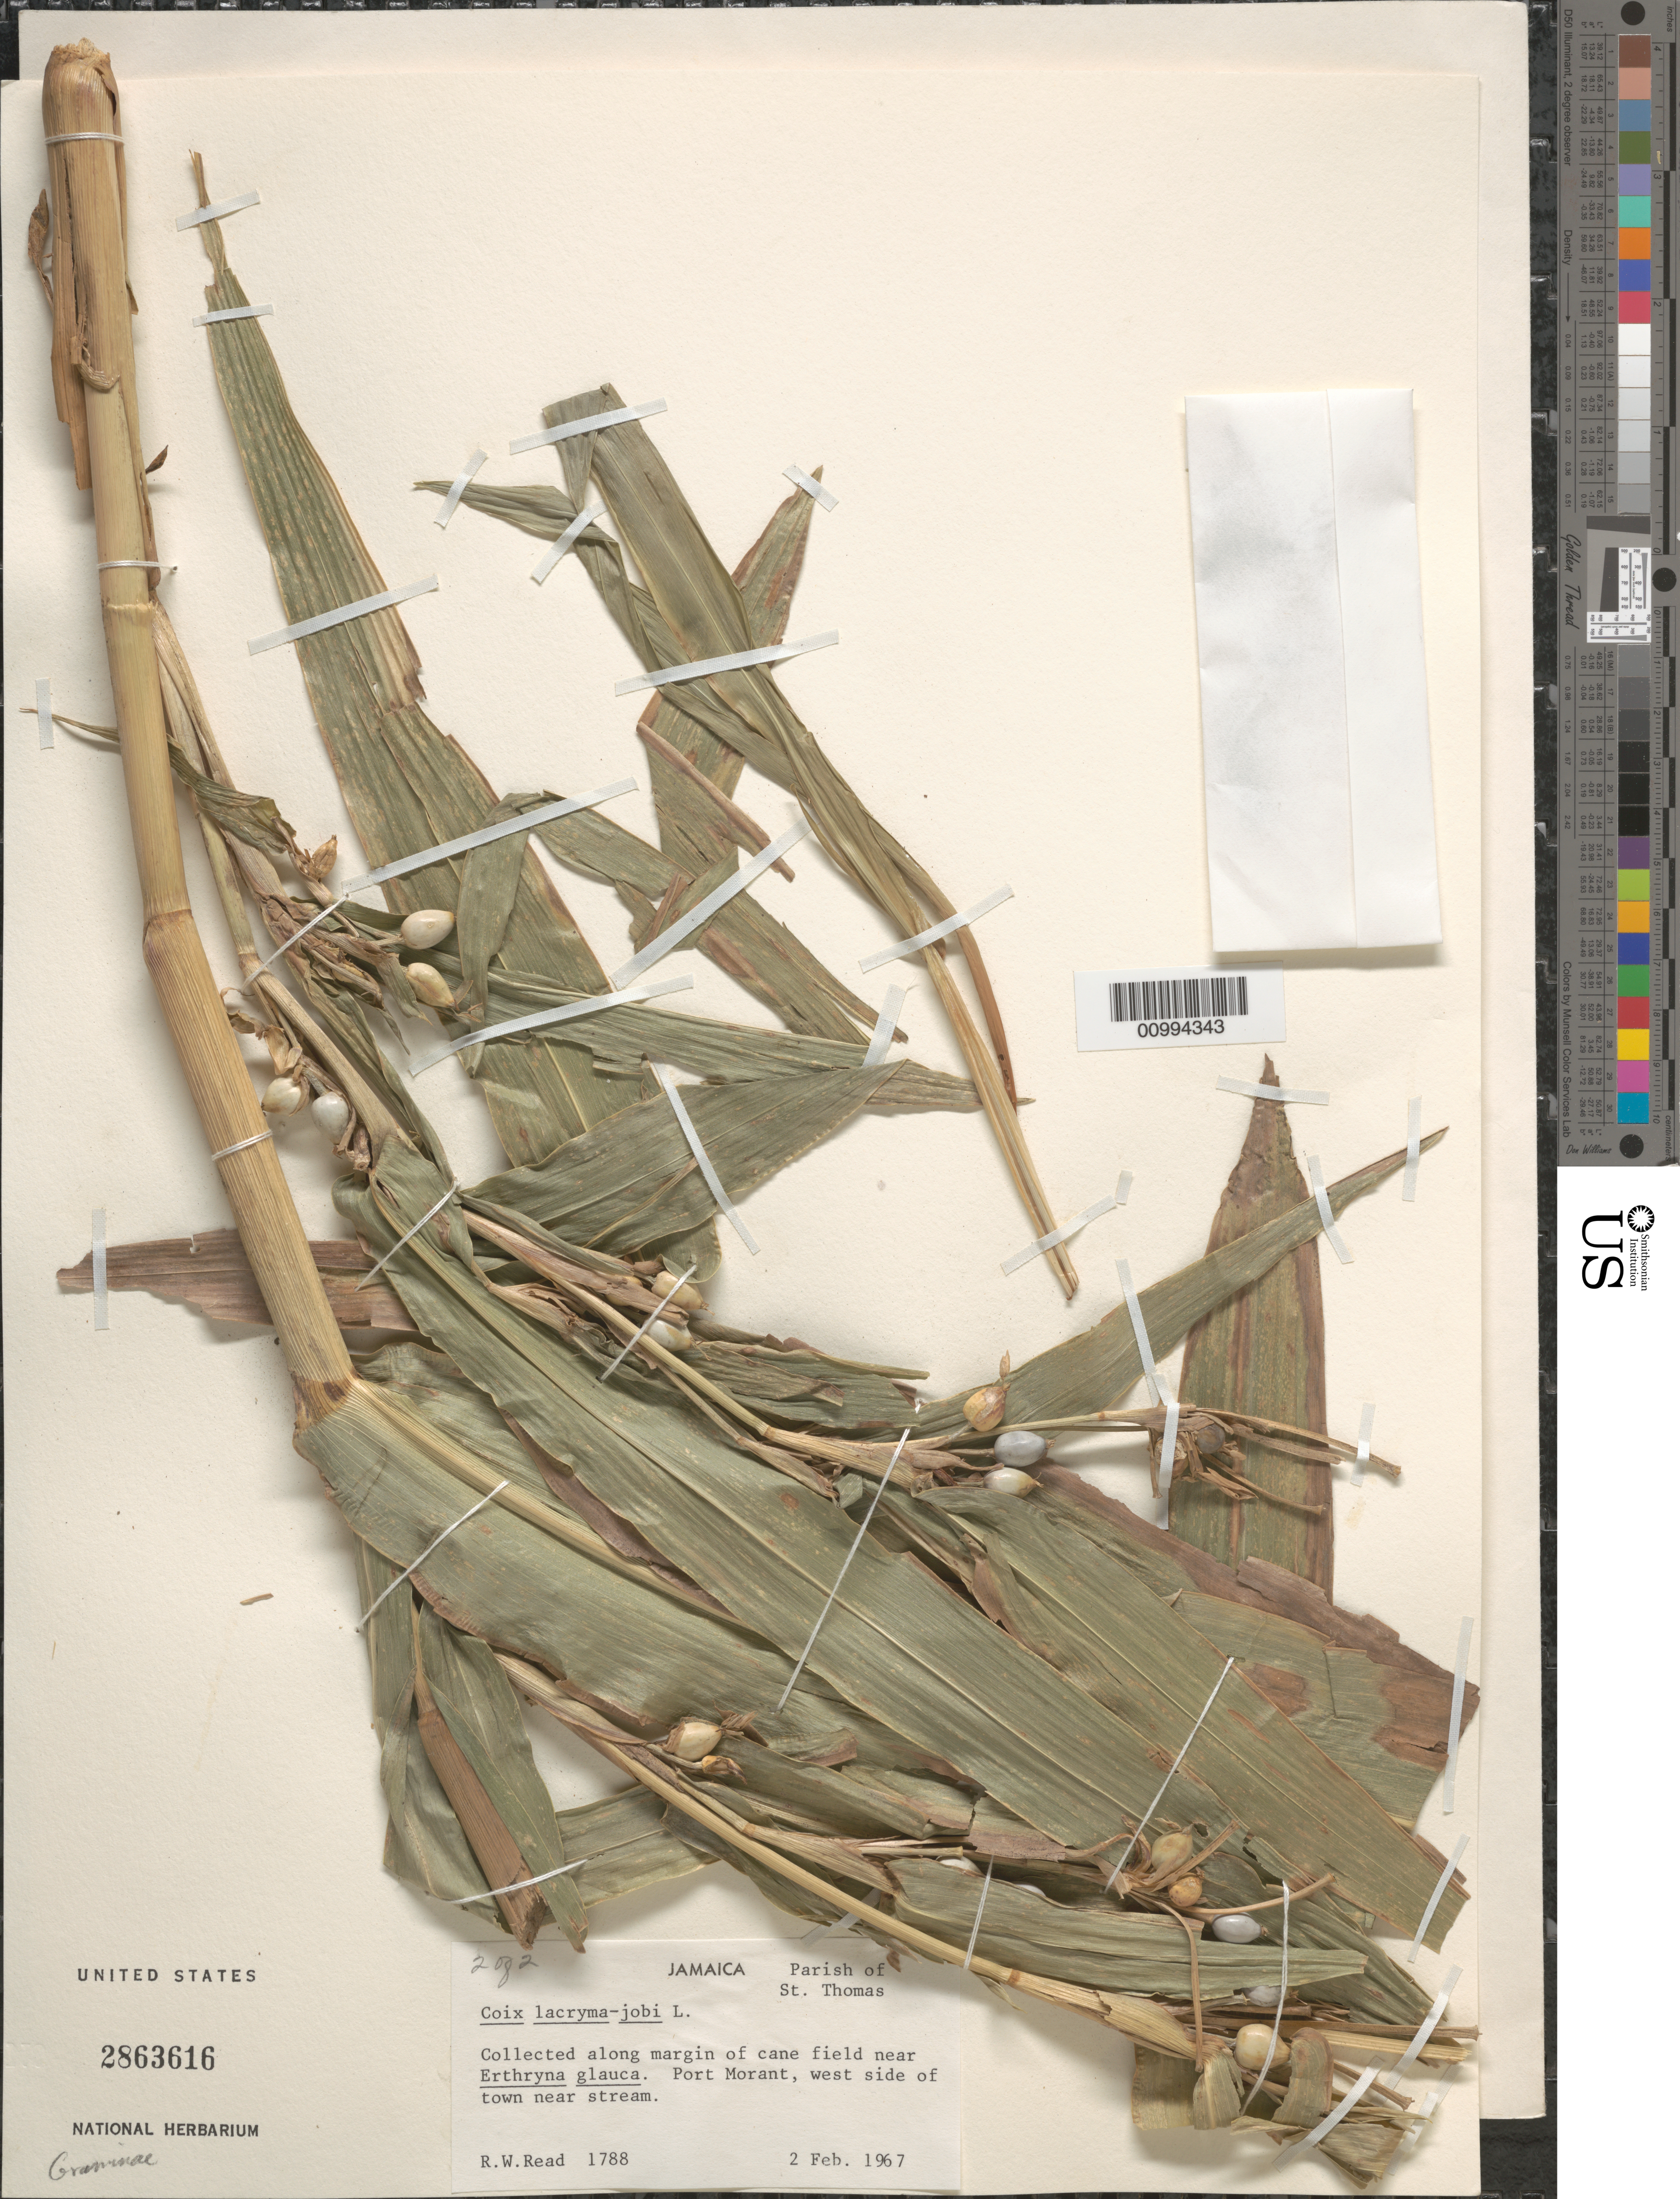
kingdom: Plantae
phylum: Tracheophyta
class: Liliopsida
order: Poales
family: Poaceae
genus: Coix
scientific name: Coix lacryma-jobi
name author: L.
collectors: R. W. Read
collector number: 2082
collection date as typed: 02 Feb 1967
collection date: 1967-02-02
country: Jamaica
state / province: Saint Thomas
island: Jamaica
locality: Port Morant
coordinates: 0 N, 0 E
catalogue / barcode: US 2863616